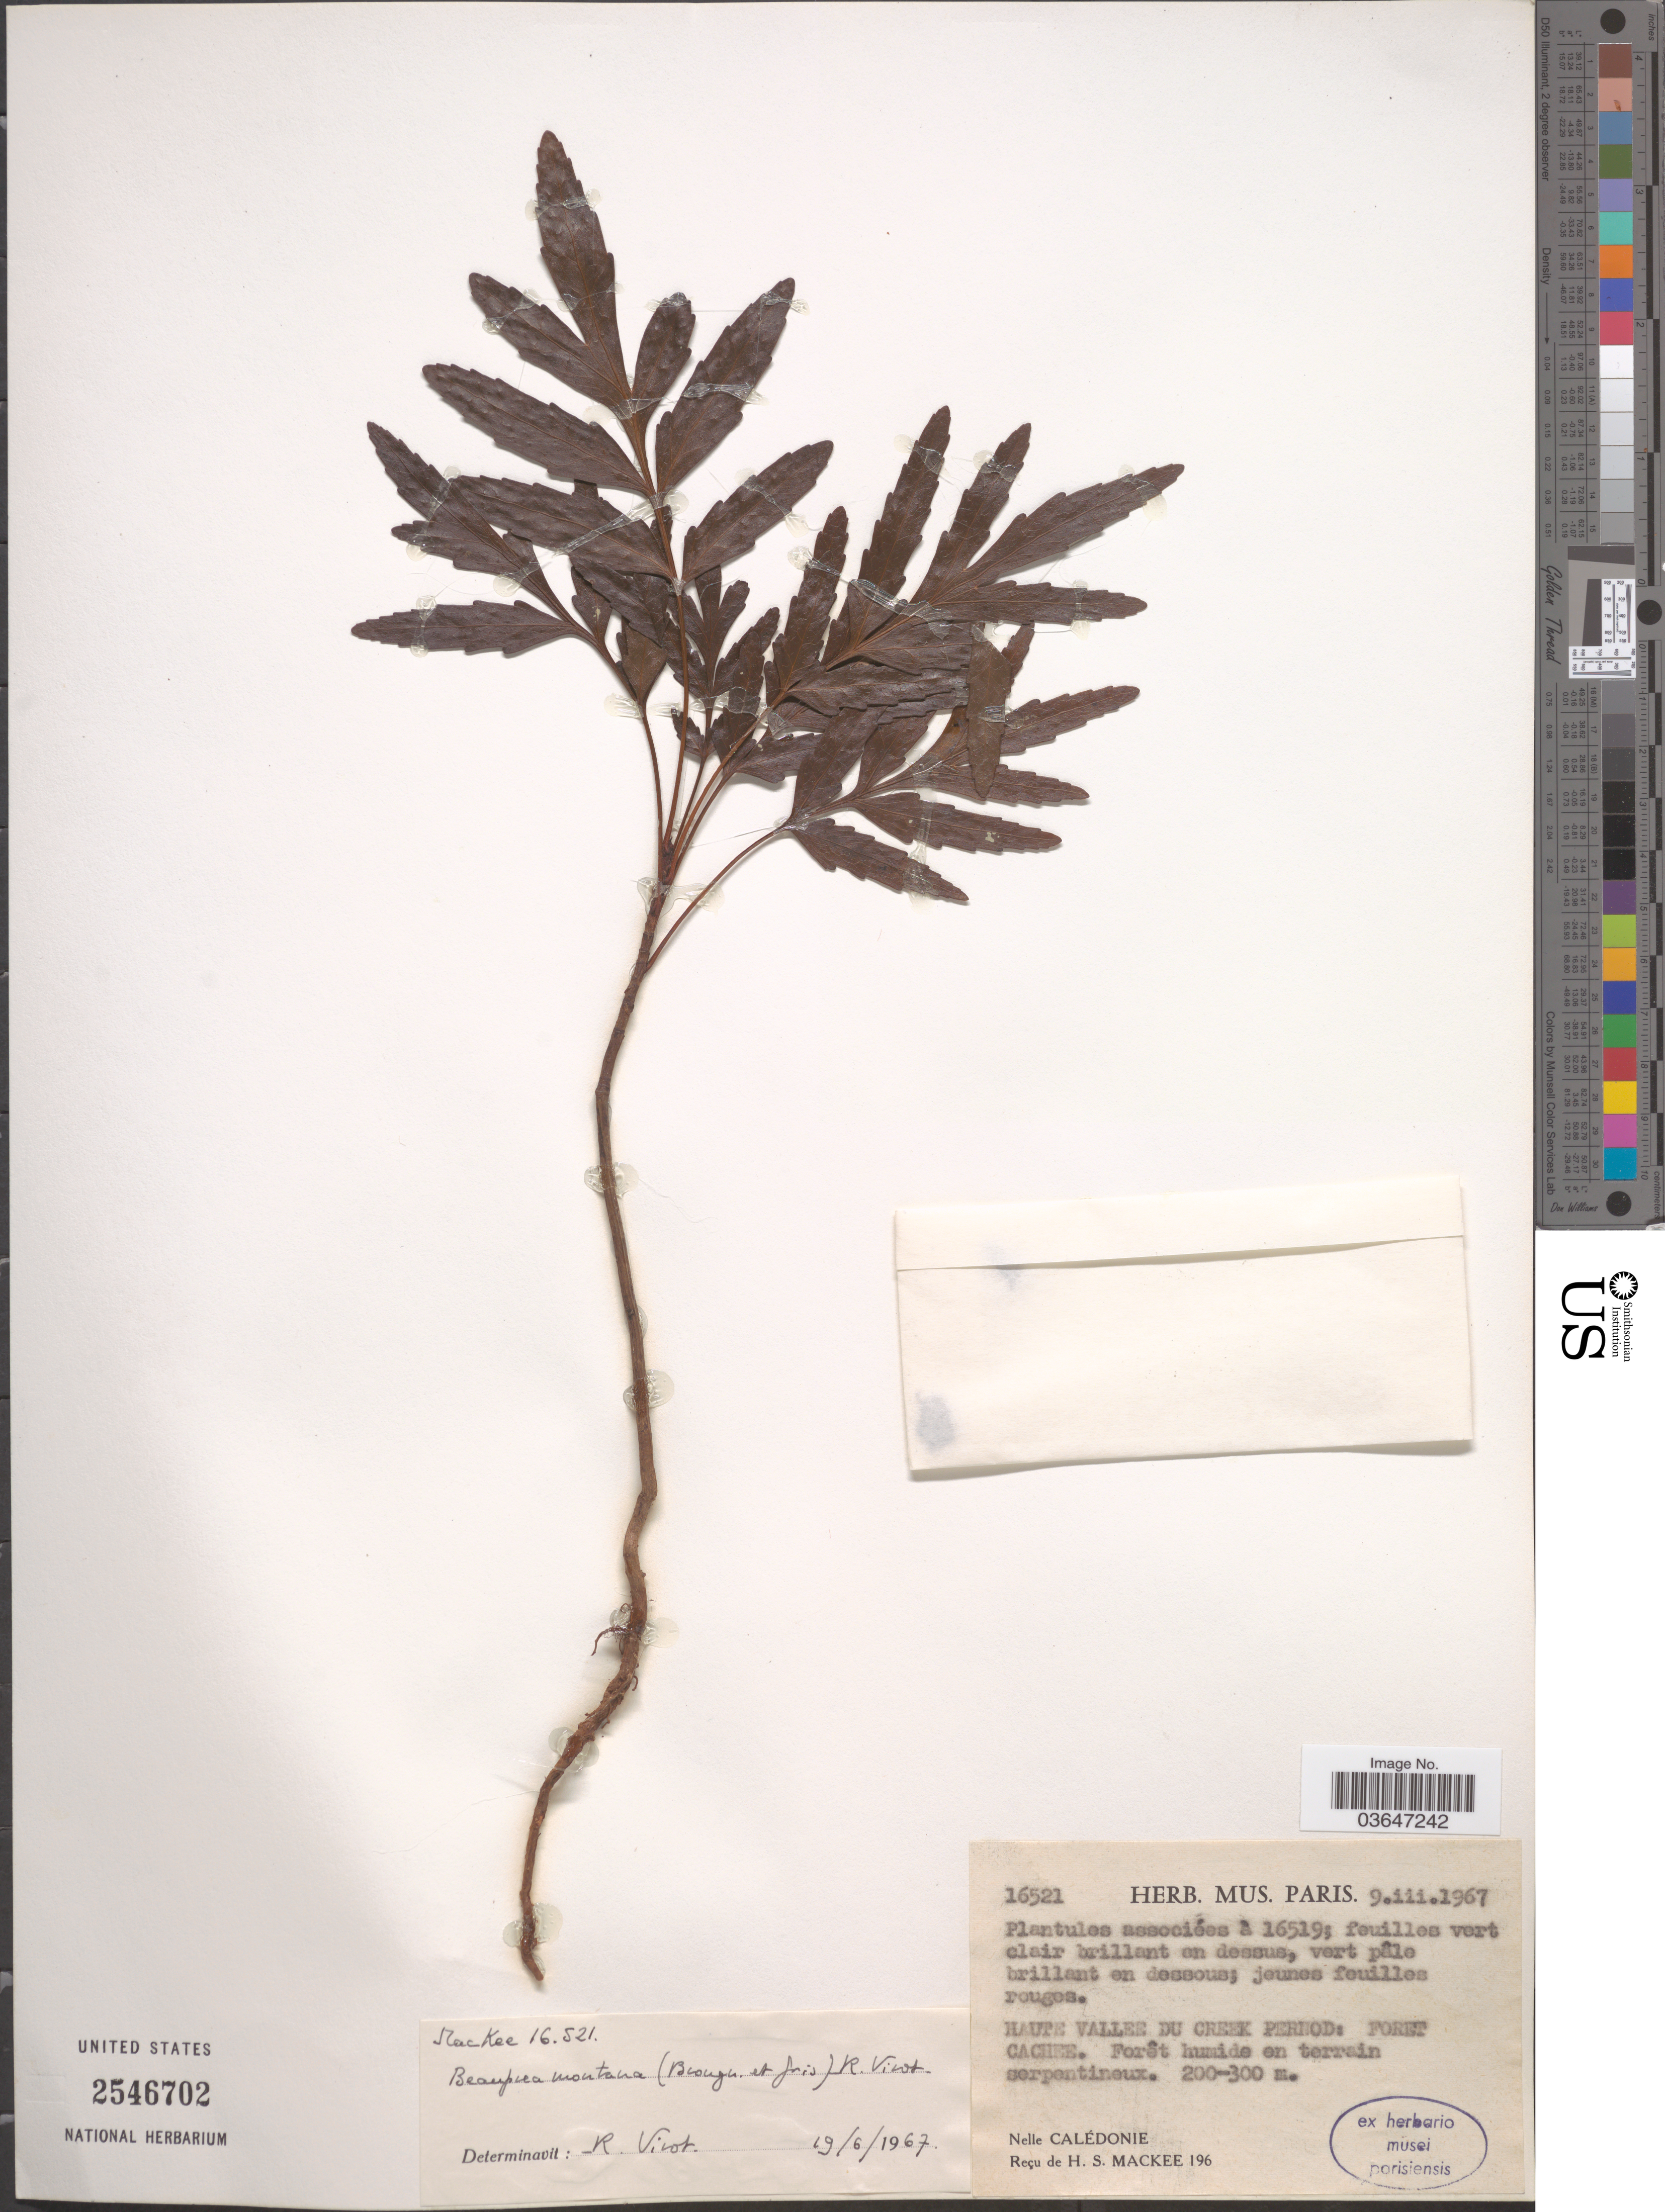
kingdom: Plantae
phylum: Tracheophyta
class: Magnoliopsida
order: Proteales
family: Proteaceae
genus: Beauprea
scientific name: Beauprea montana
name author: (Brongn. & Gris) R. Virot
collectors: H. Mackee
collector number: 16521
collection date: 1967-03-09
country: New Caledonia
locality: Haute Vallee du Creek Pernod: Foret Cachee.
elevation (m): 200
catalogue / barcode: US 2546702